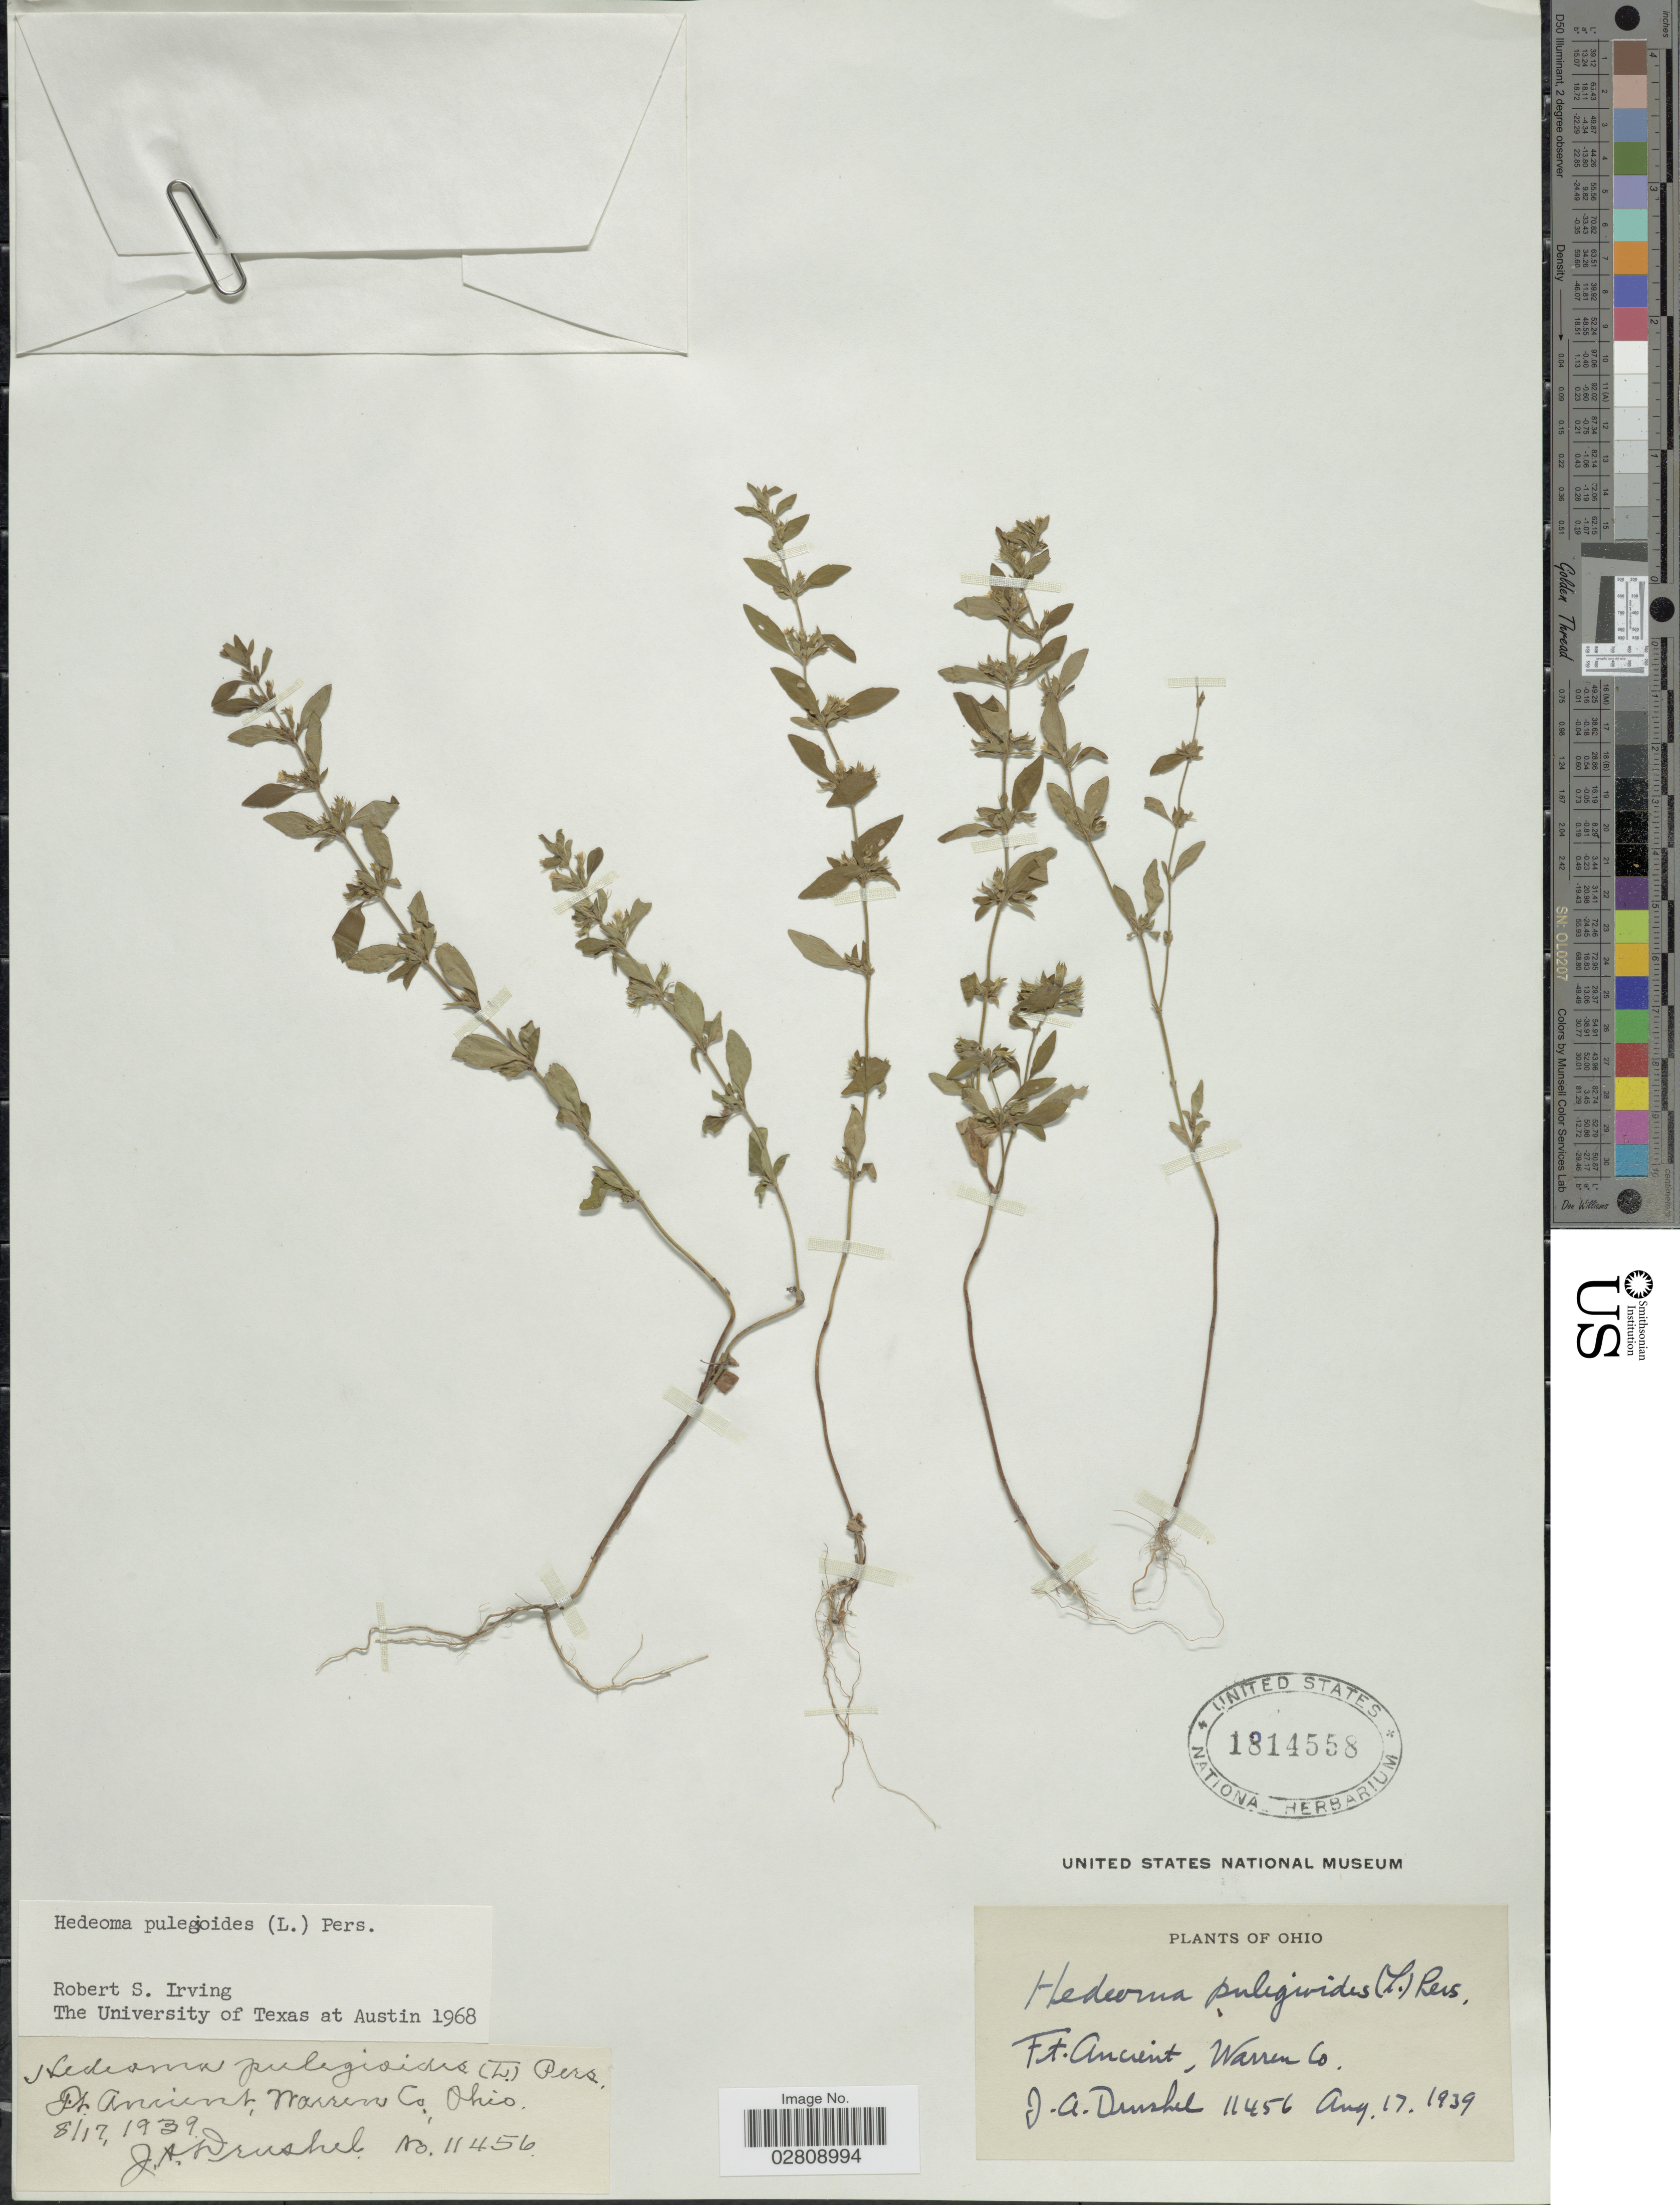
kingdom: Plantae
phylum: Tracheophyta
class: Magnoliopsida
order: Lamiales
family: Lamiaceae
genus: Hedeoma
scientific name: Hedeoma pulegioides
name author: (L.) Pers.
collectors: J. A. Drushel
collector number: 11456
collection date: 1939-08-17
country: United States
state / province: Ohio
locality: Ft. Ancient, Warren Co.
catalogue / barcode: US 1814558